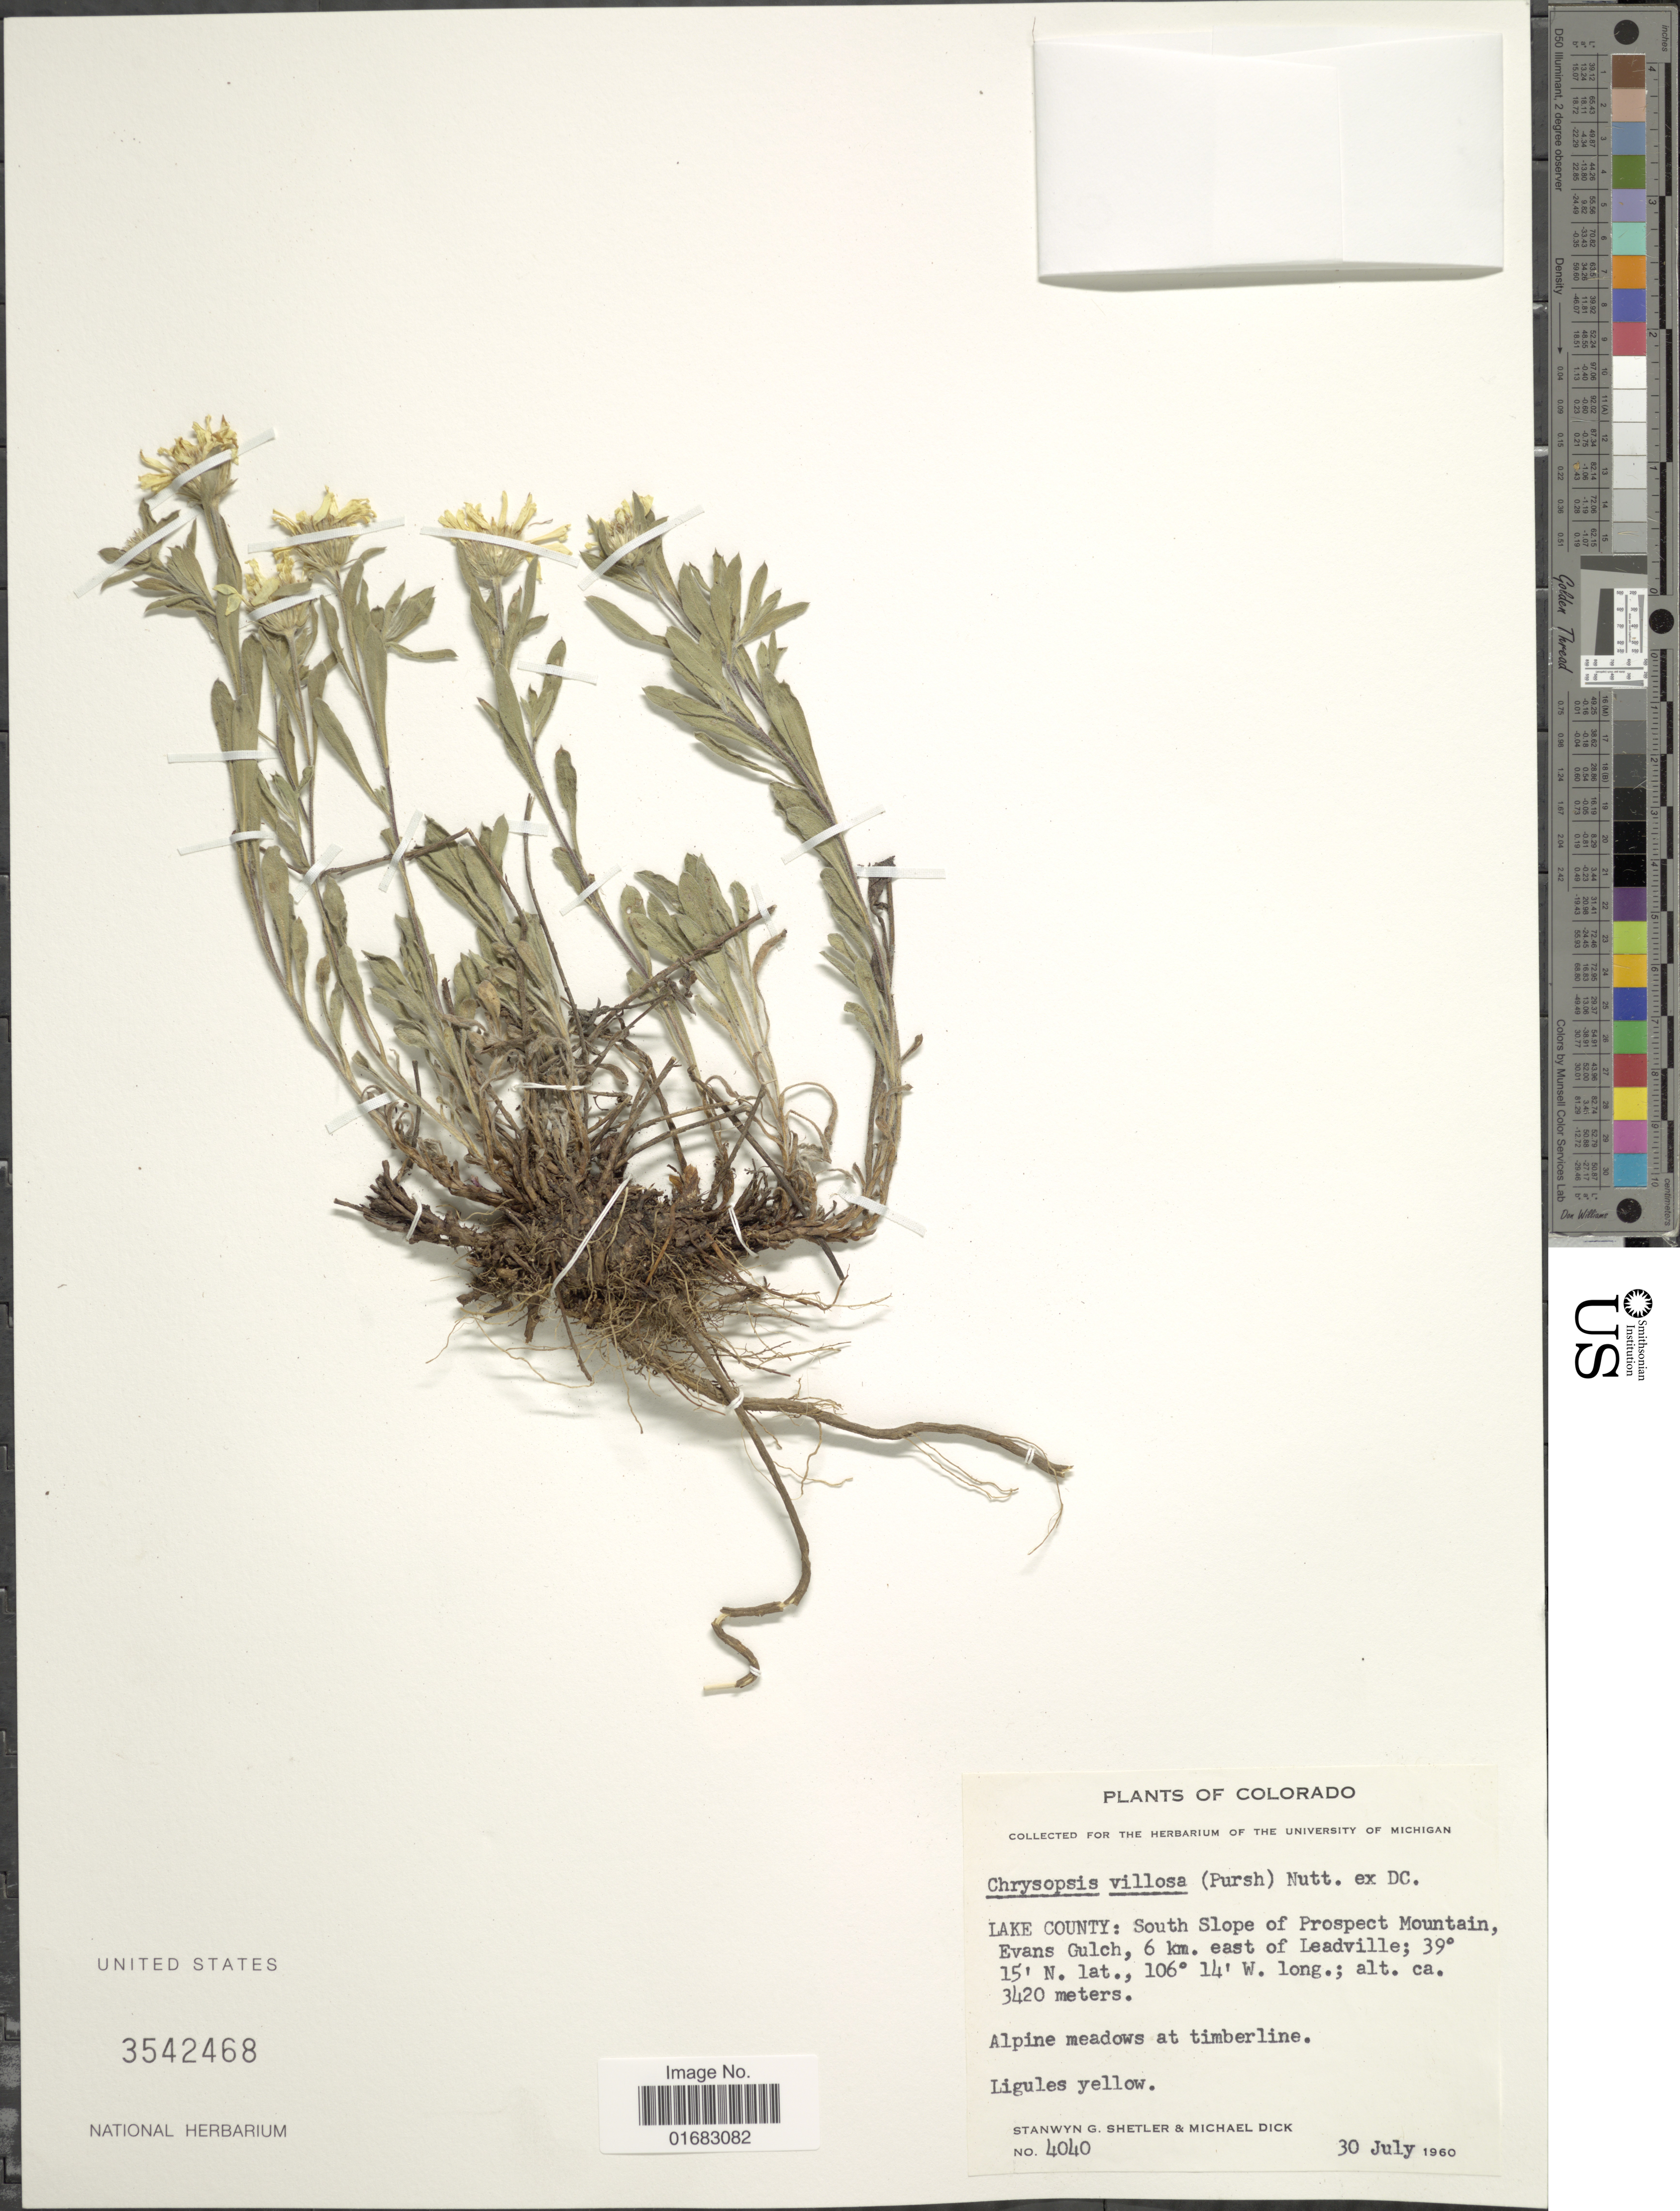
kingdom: Plantae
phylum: Tracheophyta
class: Magnoliopsida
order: Asterales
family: Asteraceae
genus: Heterotheca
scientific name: Heterotheca villosa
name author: (Pursh) Shinners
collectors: S. Shetler & M. Dick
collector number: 4040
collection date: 1960-07-30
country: United States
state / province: Colorado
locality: Colorado. Lake County: South slope of Prospct Mountain, Evans Gulch, 6 km. east of Leadville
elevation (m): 3420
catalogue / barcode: US 3542468